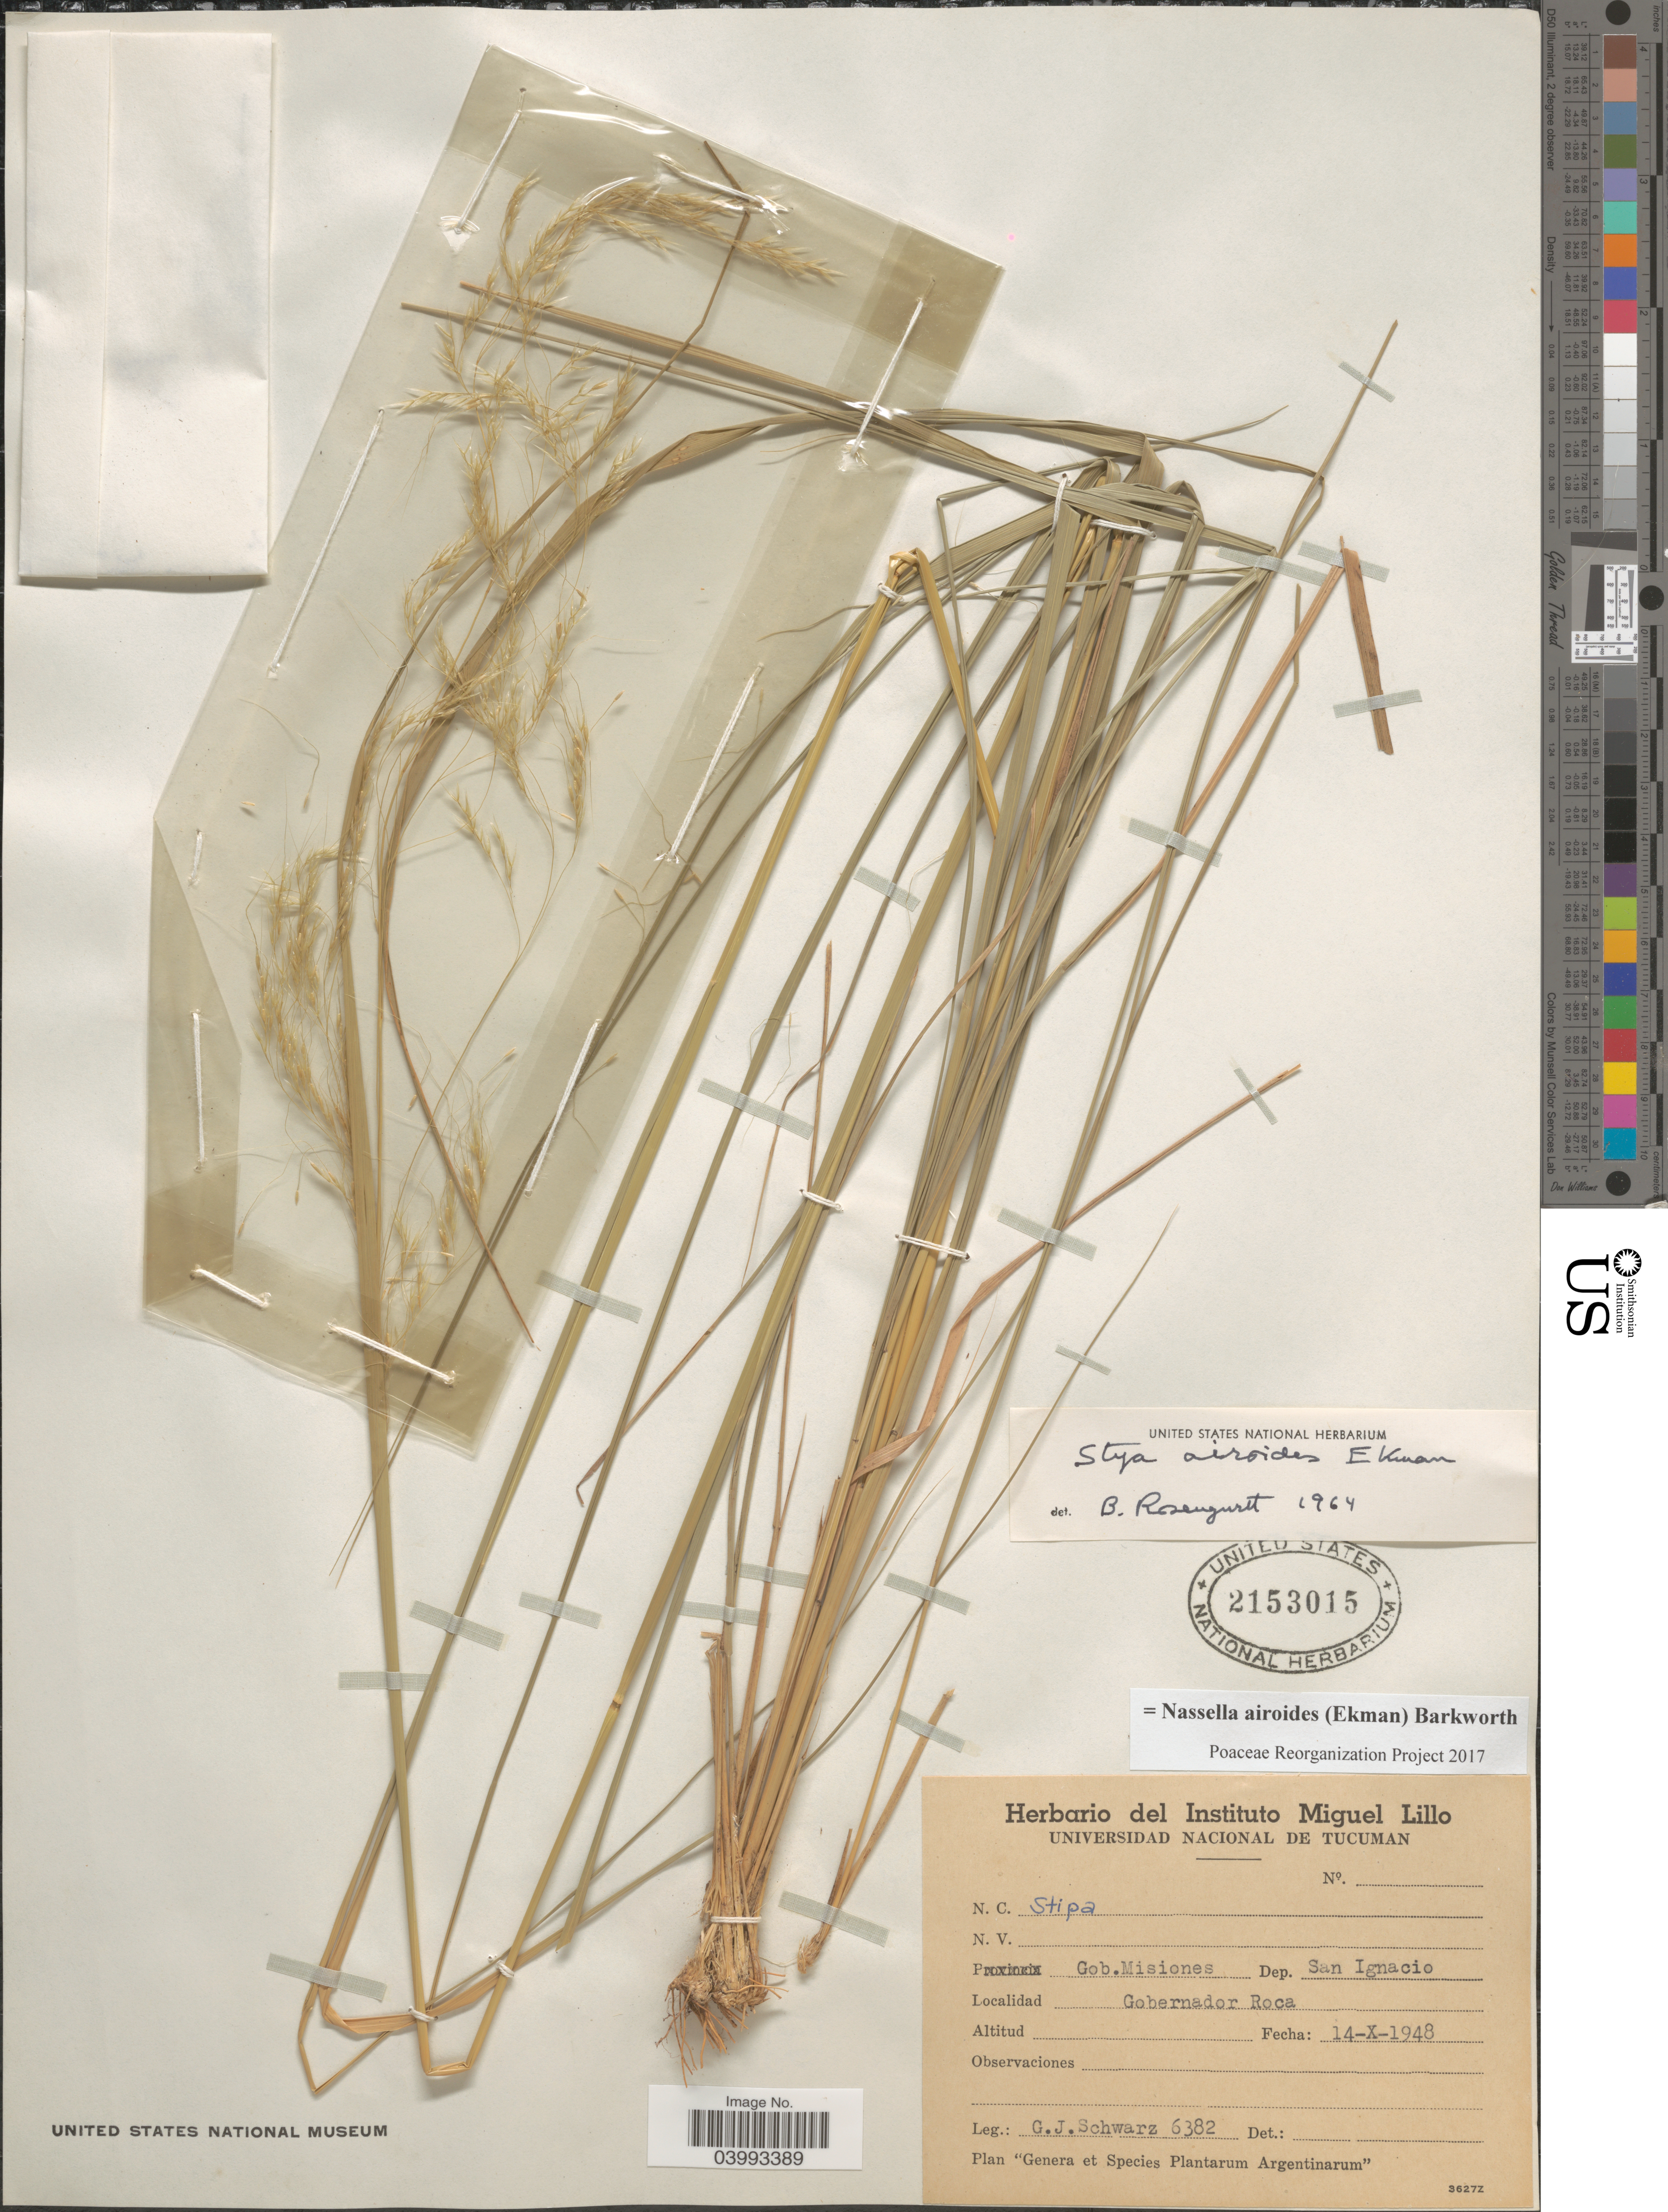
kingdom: Plantae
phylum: Tracheophyta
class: Liliopsida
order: Poales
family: Poaceae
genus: Nassella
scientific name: Nassella airoides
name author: (Ekman) Barkworth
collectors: G. J. Schwarz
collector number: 6382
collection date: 1948-10-14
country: Argentina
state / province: Misiones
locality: Gob.Misiones. Dep. San Ignacio. Gobernador Roca.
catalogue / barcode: US 2153015